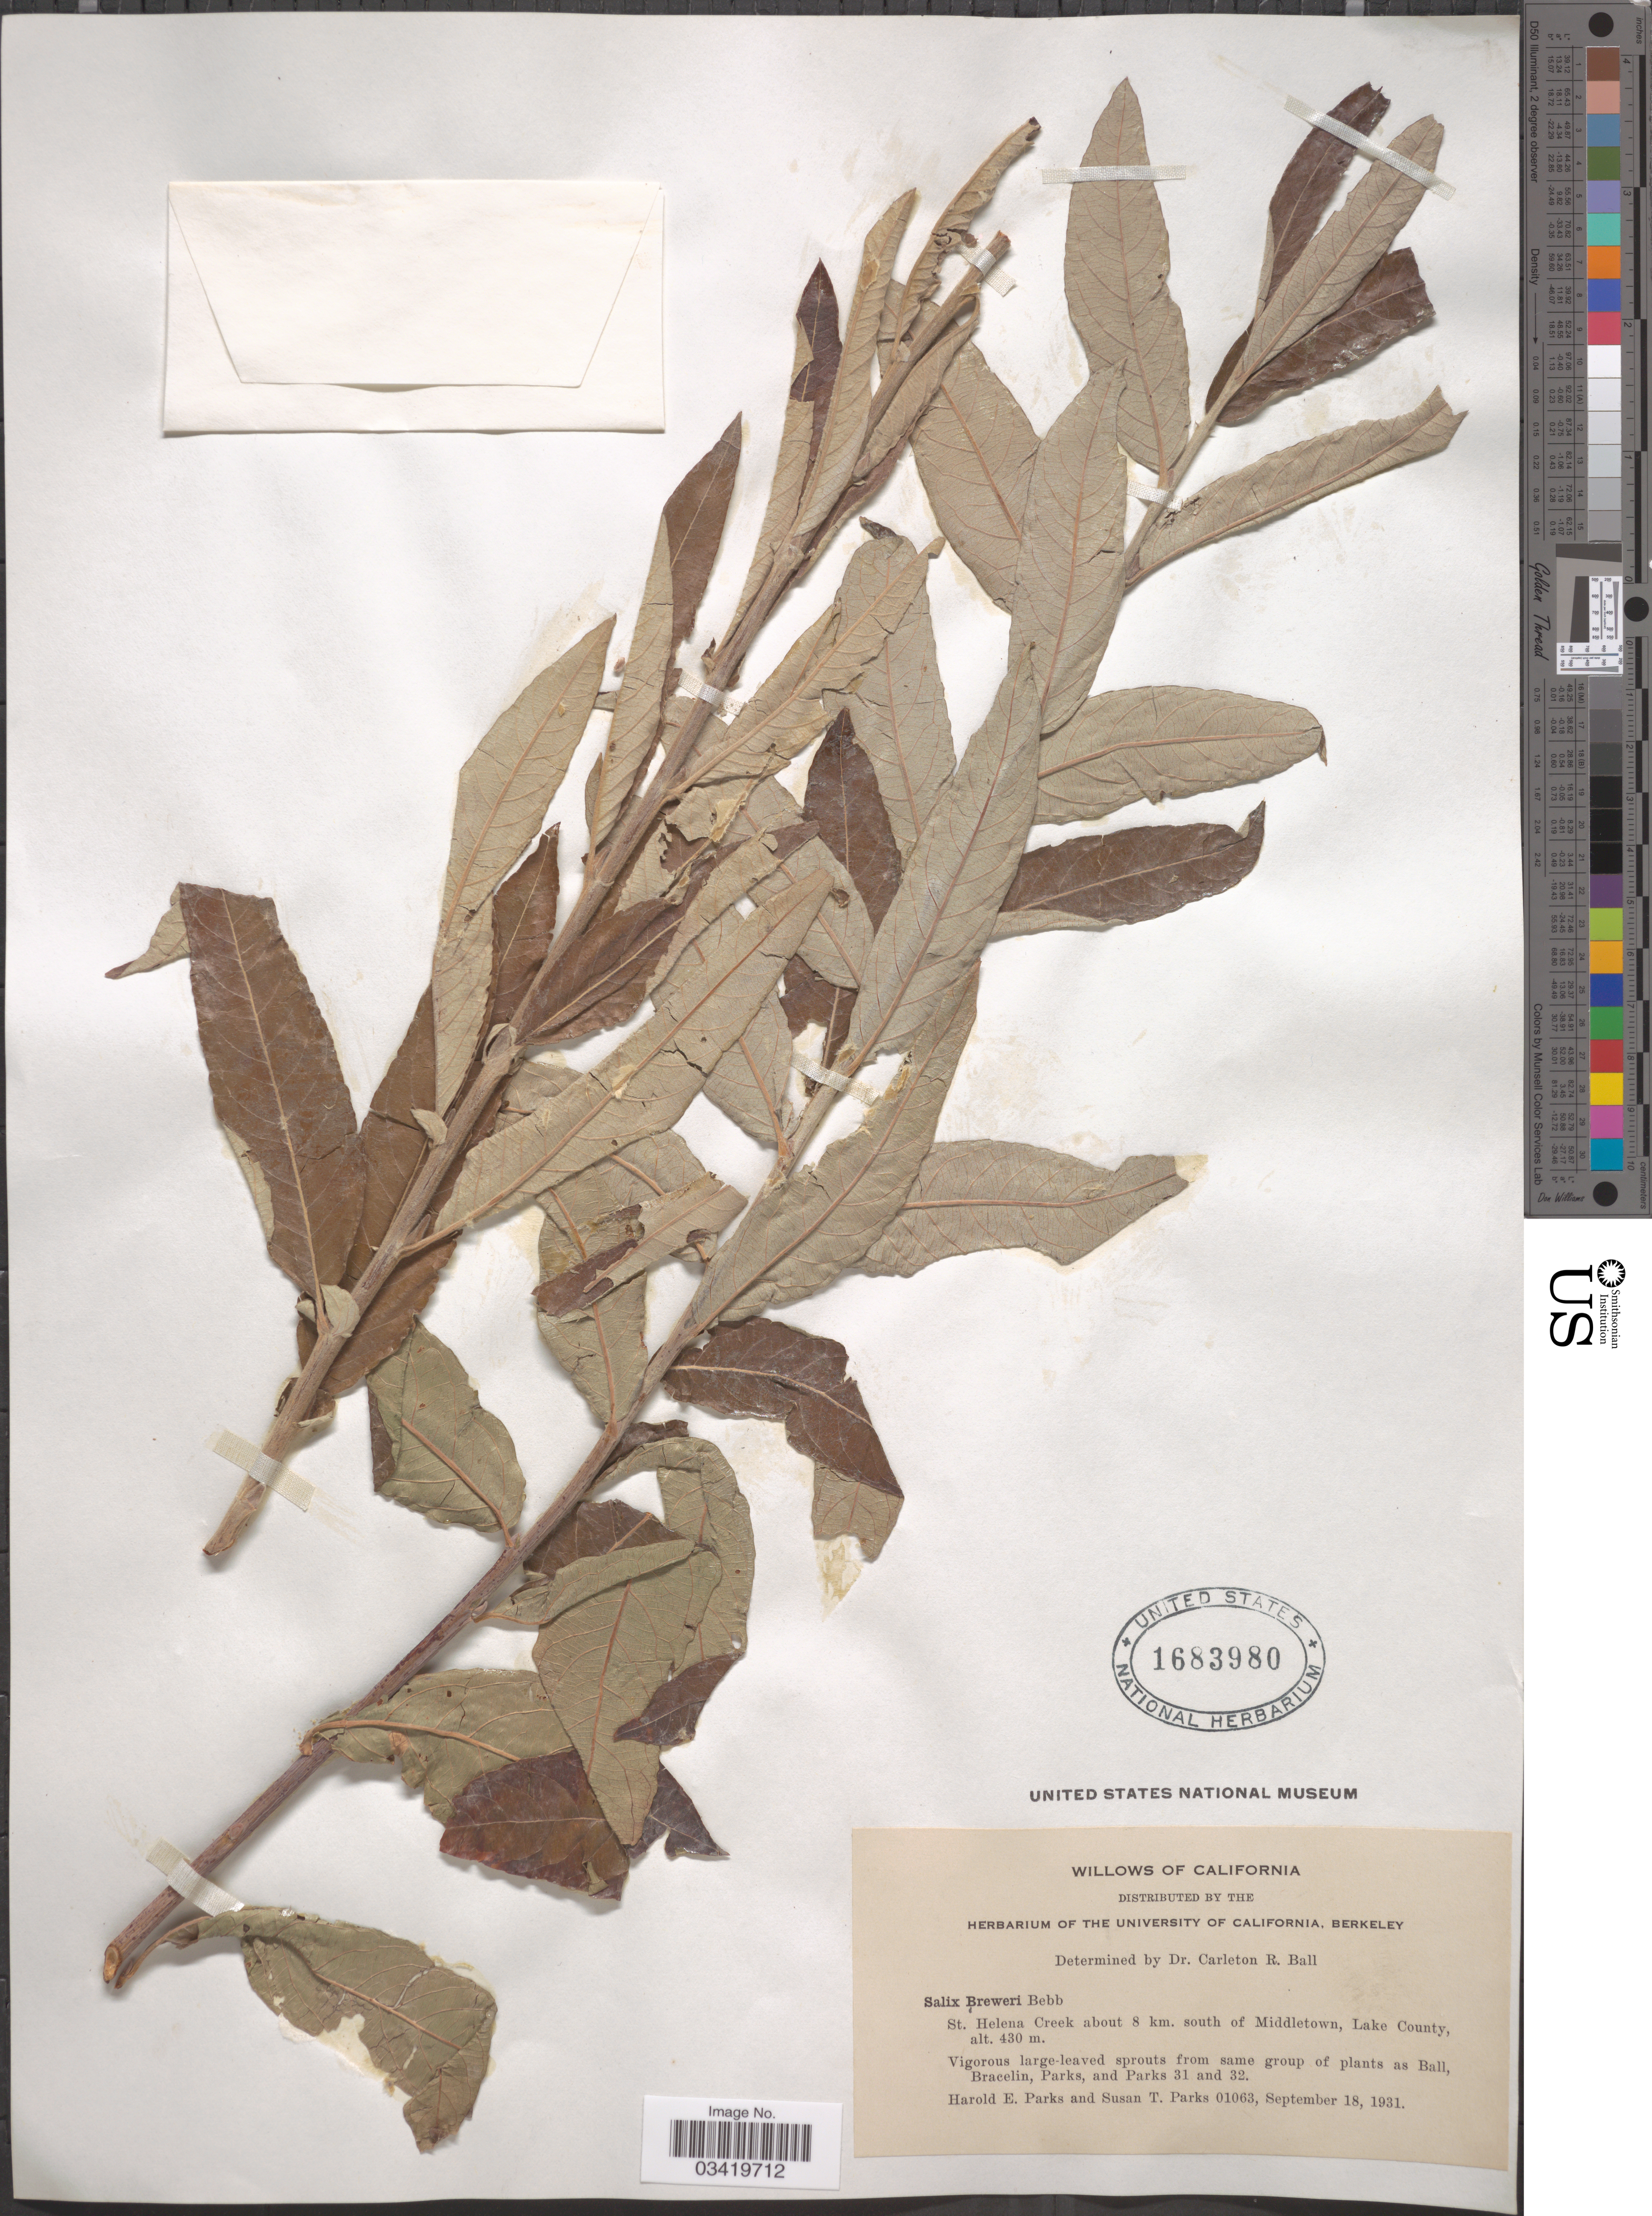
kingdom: Plantae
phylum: Tracheophyta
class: Magnoliopsida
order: Malpighiales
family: Salicaceae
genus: Salix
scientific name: Salix breweri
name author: Bebb in S. Watson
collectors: H. E. Parks & S. Parks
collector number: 01063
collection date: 1931-09-18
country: United States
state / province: California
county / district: Lake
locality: St. Helena Creek about 8 km. south of Middletown, Lake County.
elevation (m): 430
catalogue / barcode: US 1683980